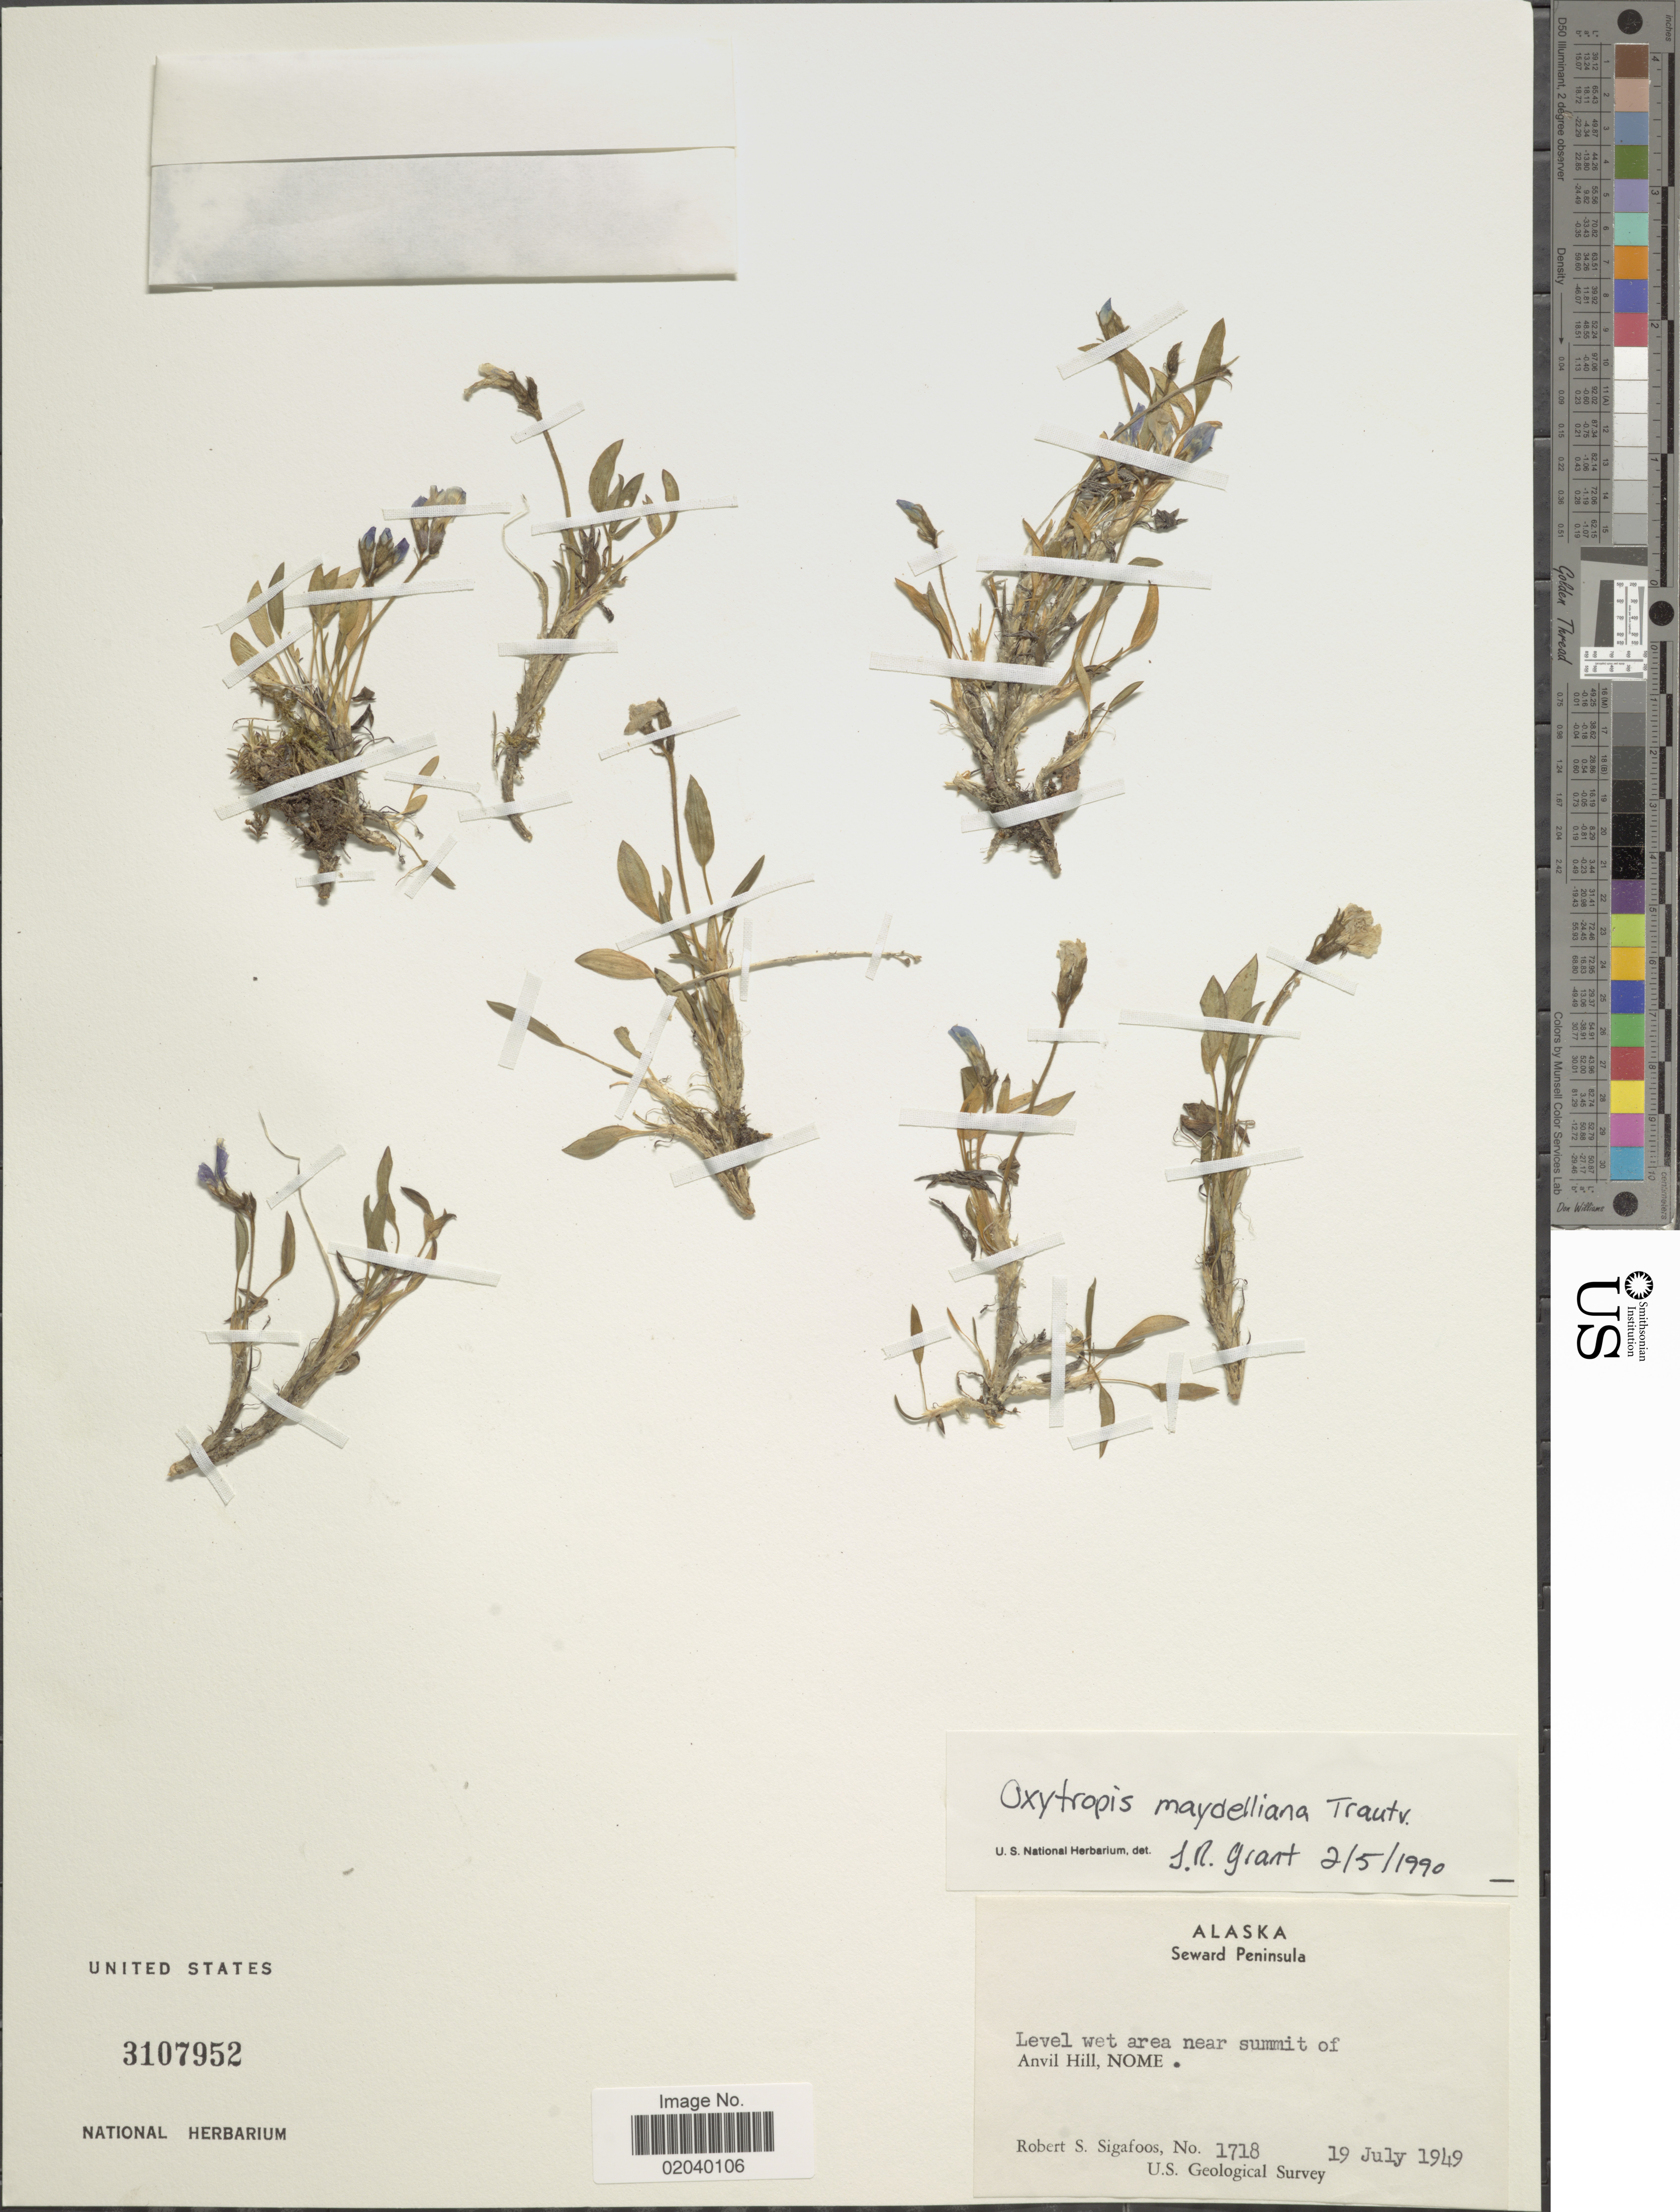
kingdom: Plantae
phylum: Tracheophyta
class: Magnoliopsida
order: Fabales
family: Fabaceae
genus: Oxytropis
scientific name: Oxytropis maydelliana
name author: Trautv.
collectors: R. Sigafoos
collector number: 1718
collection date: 1949-07-19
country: United States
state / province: Alaska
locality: Seward Peninsula, Level wet area near summit of Anvil Hill, Nome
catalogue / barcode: US 3107952